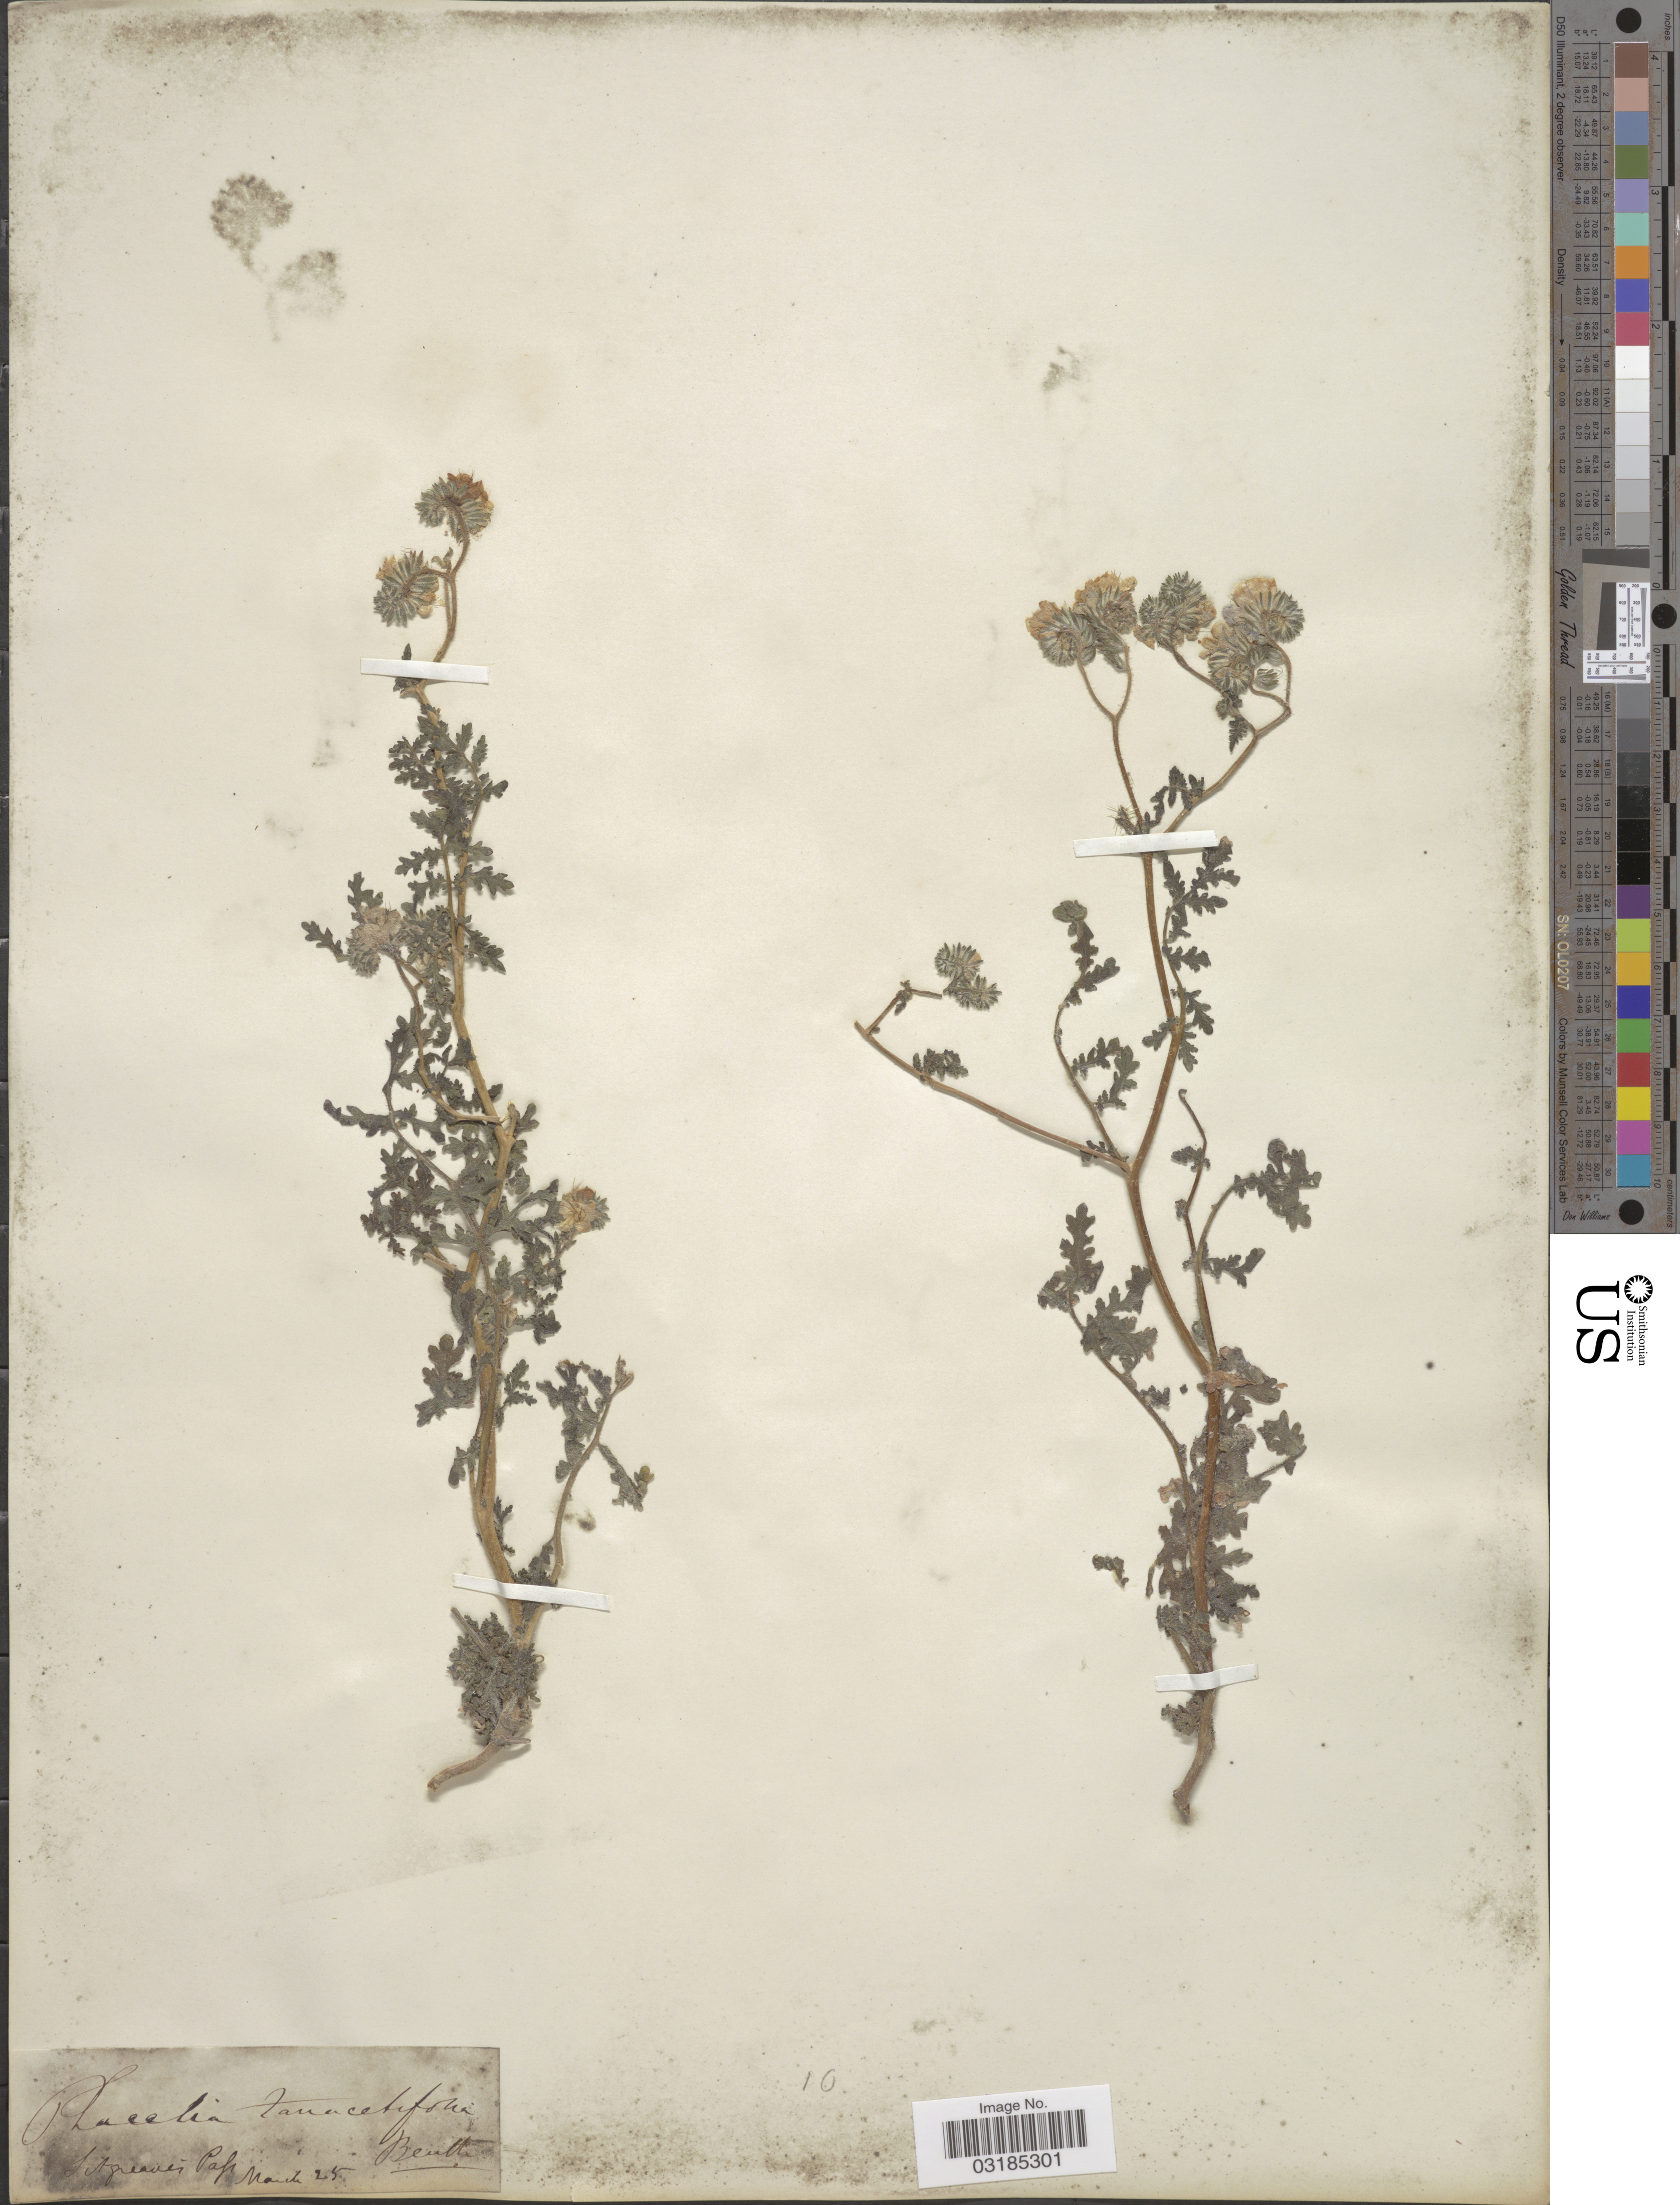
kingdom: Plantae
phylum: Tracheophyta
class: Magnoliopsida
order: Boraginales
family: Hydrophyllaceae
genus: Phacelia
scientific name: Phacelia distans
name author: Benth.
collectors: Benth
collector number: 10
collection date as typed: Transcribed d/m/y: /3/25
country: United States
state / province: Arizona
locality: Sitgreaves Pass.